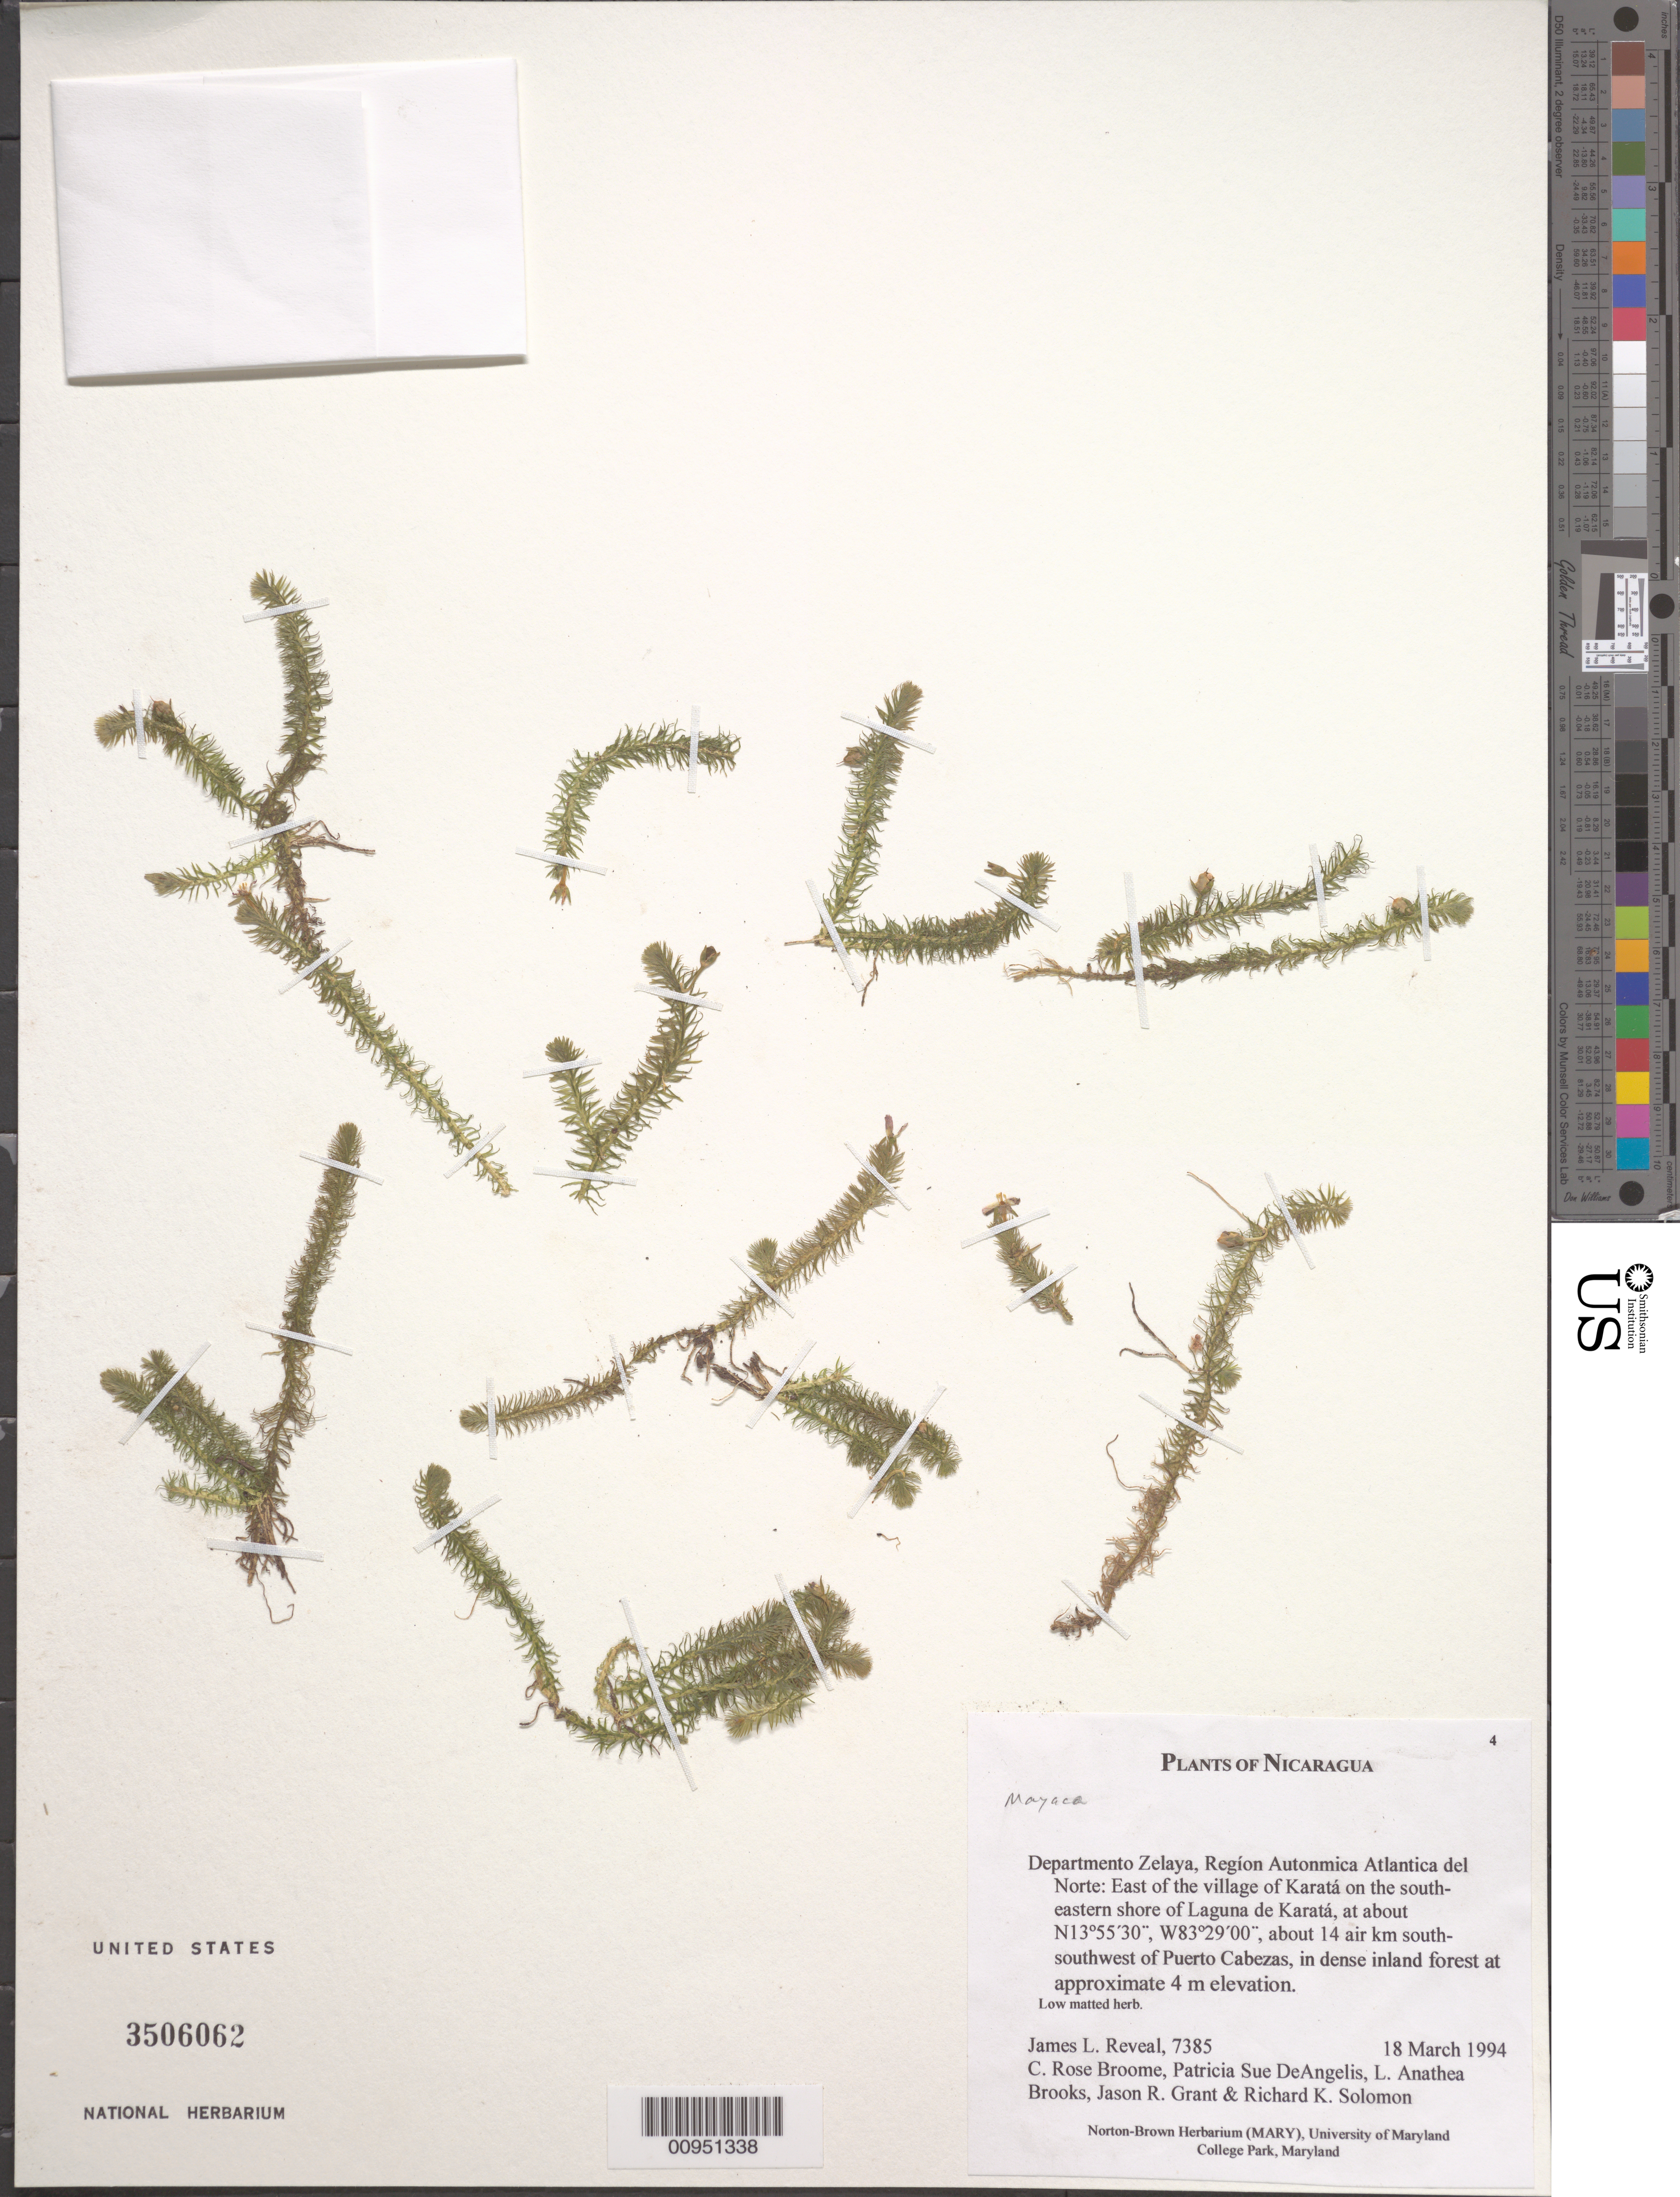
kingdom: Plantae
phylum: Tracheophyta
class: Liliopsida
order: Poales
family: Mayacaceae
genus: Mayaca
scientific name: Mayaca sp.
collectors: J. L. Reveal, C. R. Broome, J. R. Grant, P. DeAngelis, L. Brooks & R. Solomon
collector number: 7385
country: Nicaragua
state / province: Atlántico Norte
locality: Autonmica Atlantica del Norte, E of village of Karata, SE shore of Laguna de Karata.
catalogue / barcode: US 3506062